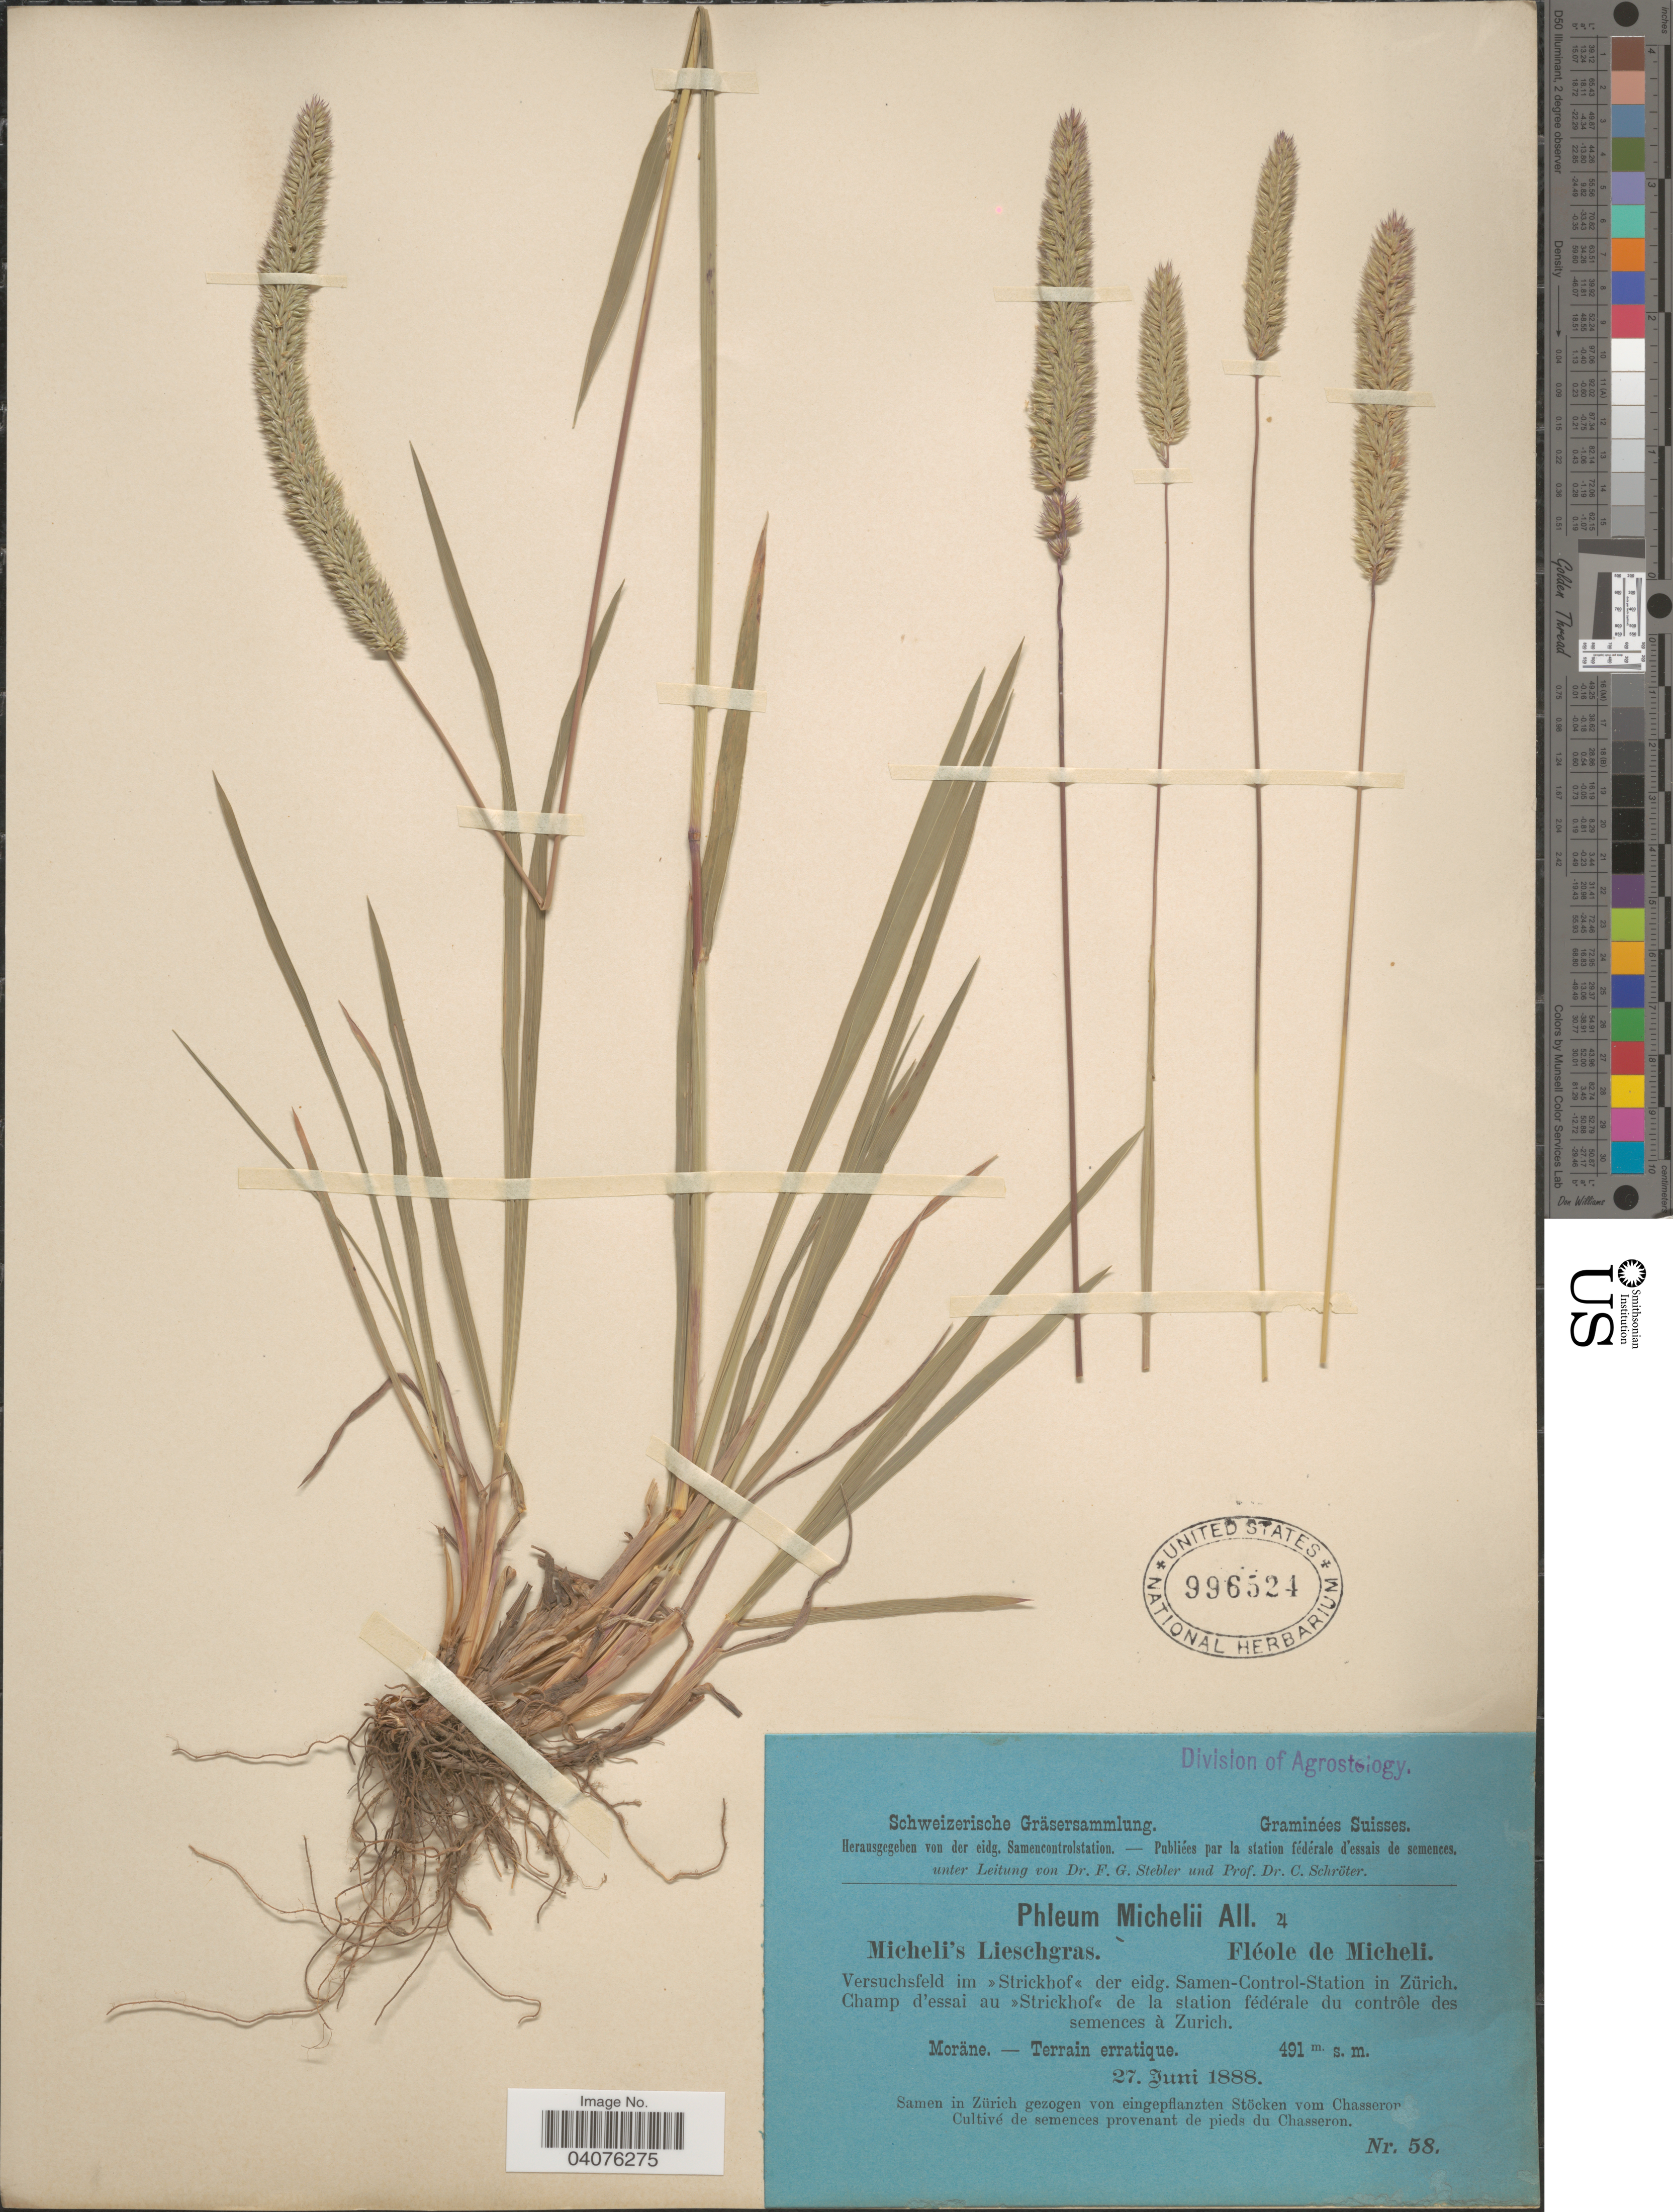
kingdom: Plantae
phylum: Tracheophyta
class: Liliopsida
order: Poales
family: Poaceae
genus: Phleum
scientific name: Phleum michelii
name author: All.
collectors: Stebler, F.G. & Schröter, C.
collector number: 58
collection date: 1888-06-27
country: Switzerland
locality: Suisses. Versuchsfeld im >>Strickhof<< der eidg. Samen-Control-Station in Zürich. Champ d'essai au >>Strickhof<< de la station fédérale su contrôle des semences à Zurich. Moräne.-Terrain erratique.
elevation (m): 491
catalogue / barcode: US 9965524